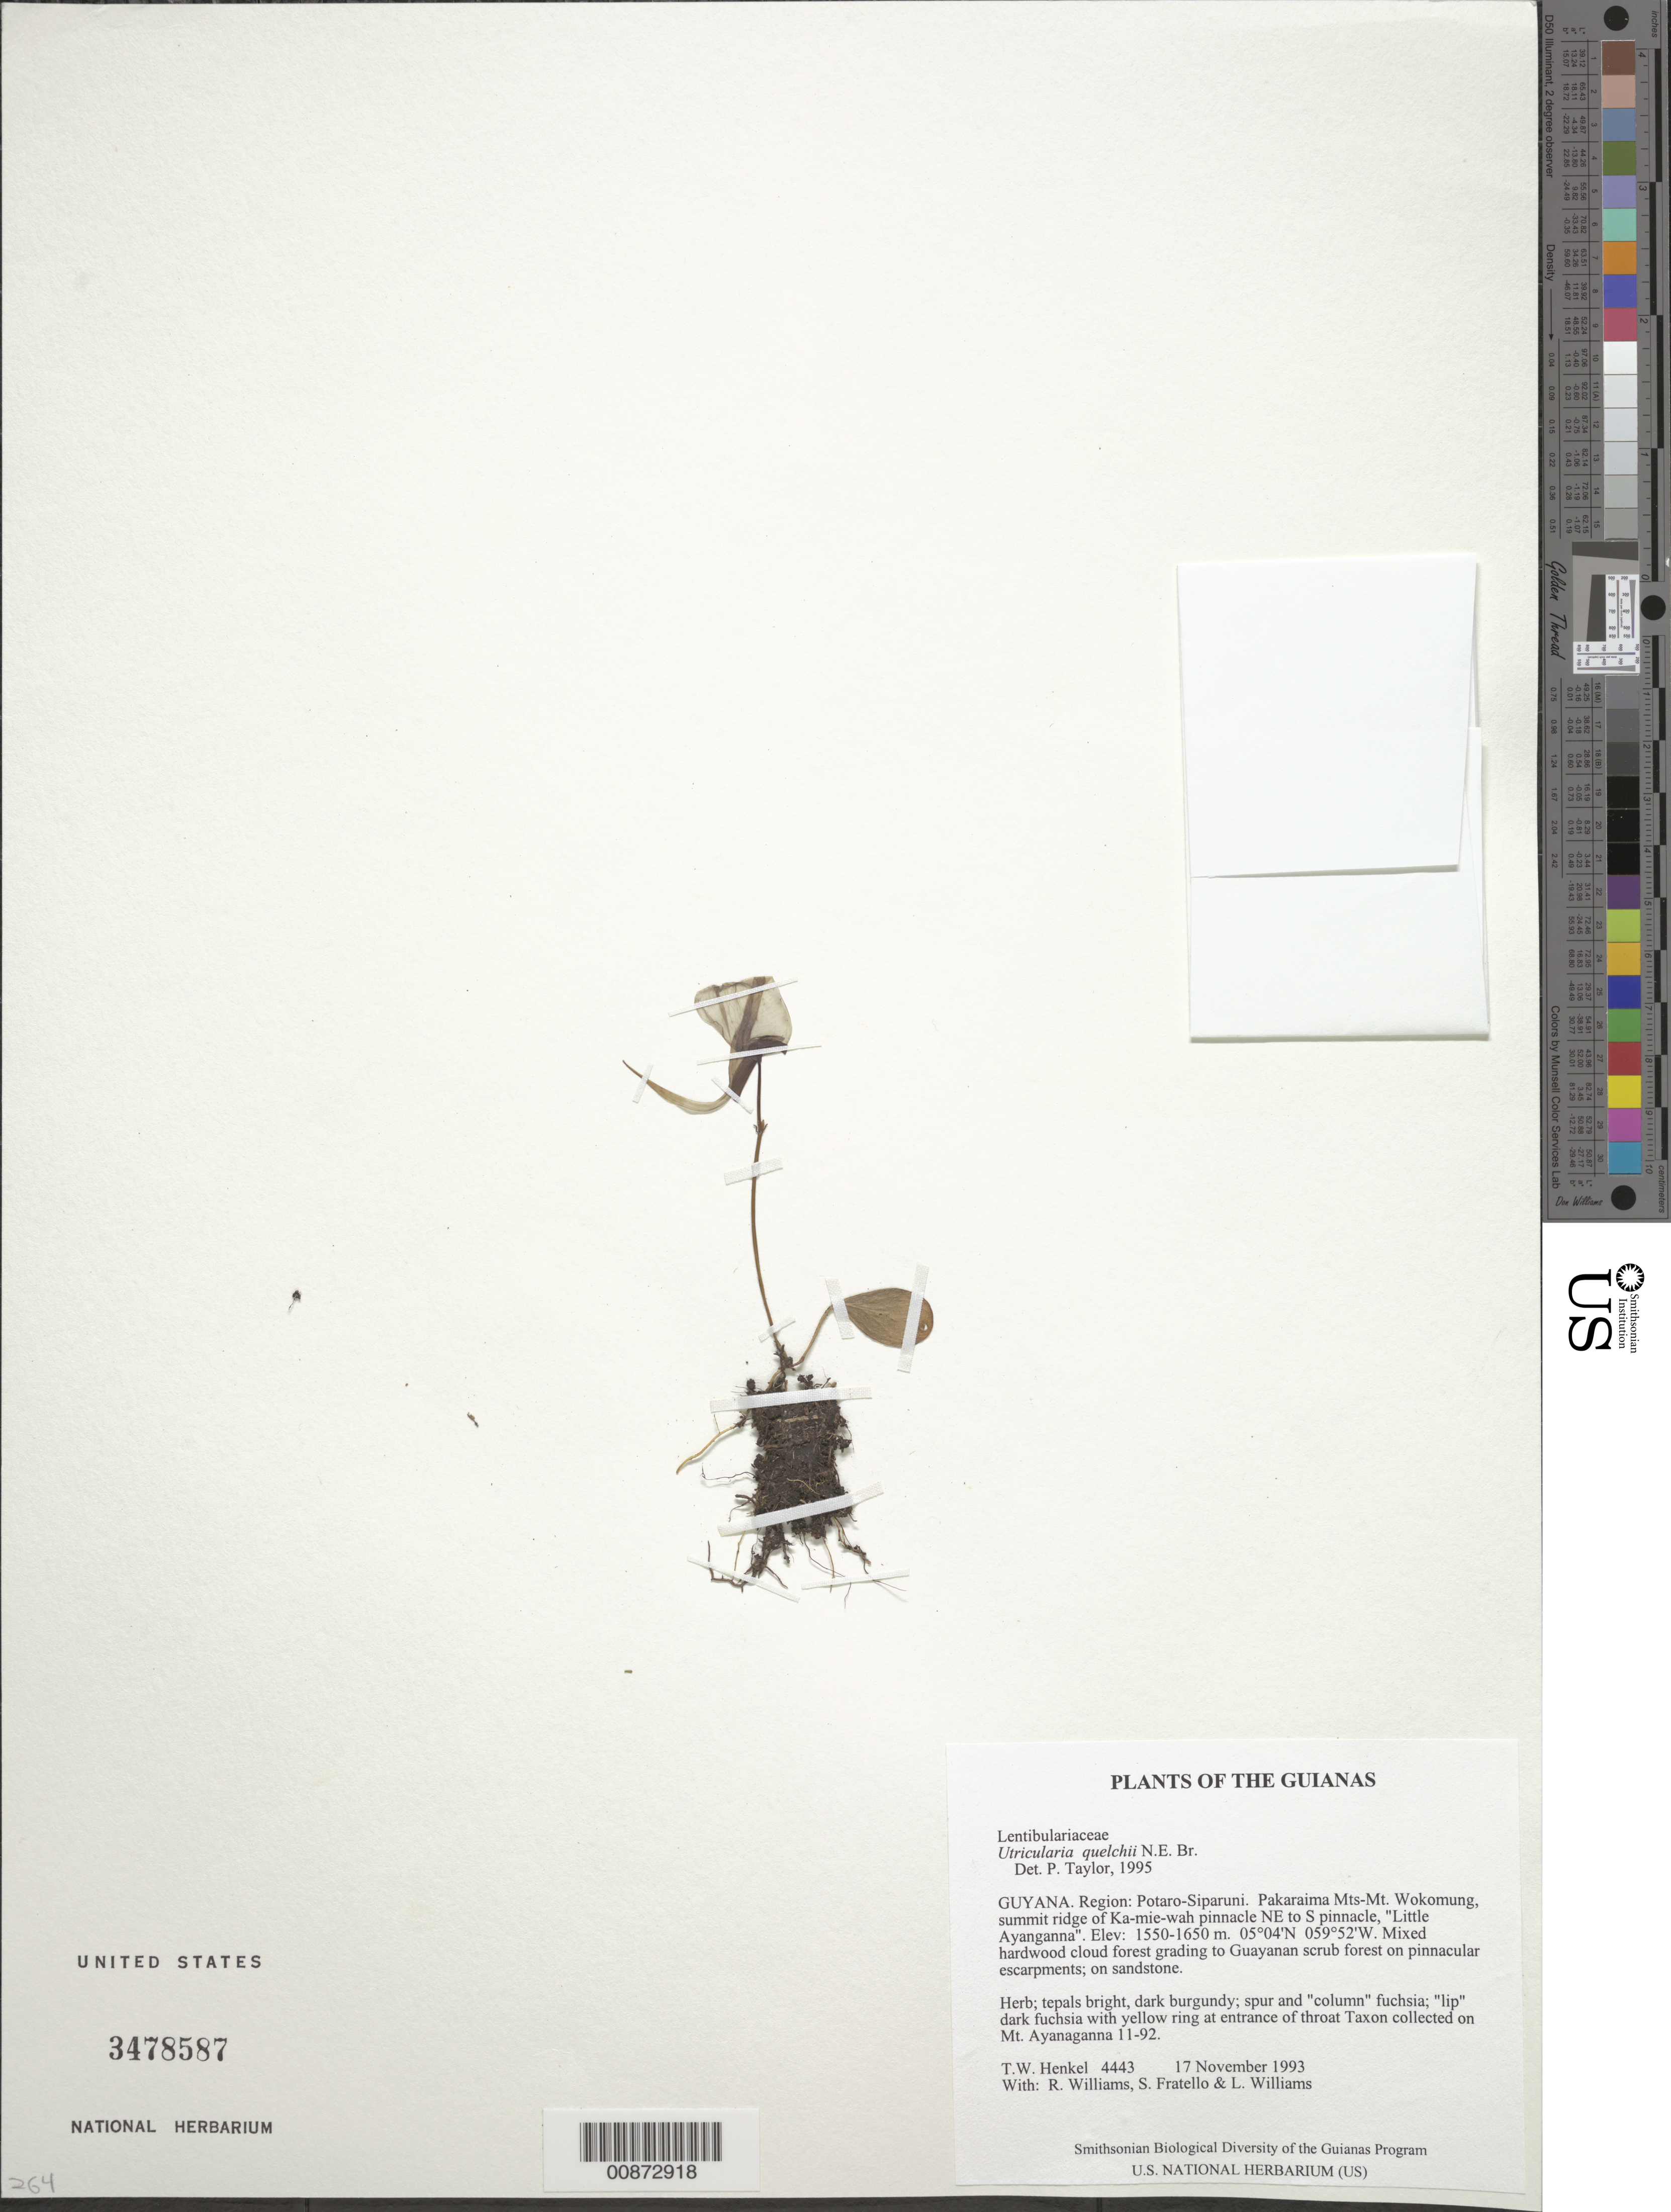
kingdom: Plantae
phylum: Tracheophyta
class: Magnoliopsida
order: Lamiales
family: Lentibulariaceae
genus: Utricularia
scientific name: Utricularia quelchii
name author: N.E. Br.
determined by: Taylor, P.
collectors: T. Henkel, R. Williams, S. Fratello & L. Williams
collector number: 4443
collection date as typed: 17 November 1993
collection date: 1993-11-17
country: Guyana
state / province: Potaro-Siparuni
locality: Pakaraima Mts-Mt. Wokomung, summit ridge of Ka-mie-wah pinnacle NE to S pinnacle, "Little Ayanganna"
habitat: Mixed hardwood cloud forest grading to Guayanan scrub forest on pinnacular escarpments; on sandstone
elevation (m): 1550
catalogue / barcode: US 3478587